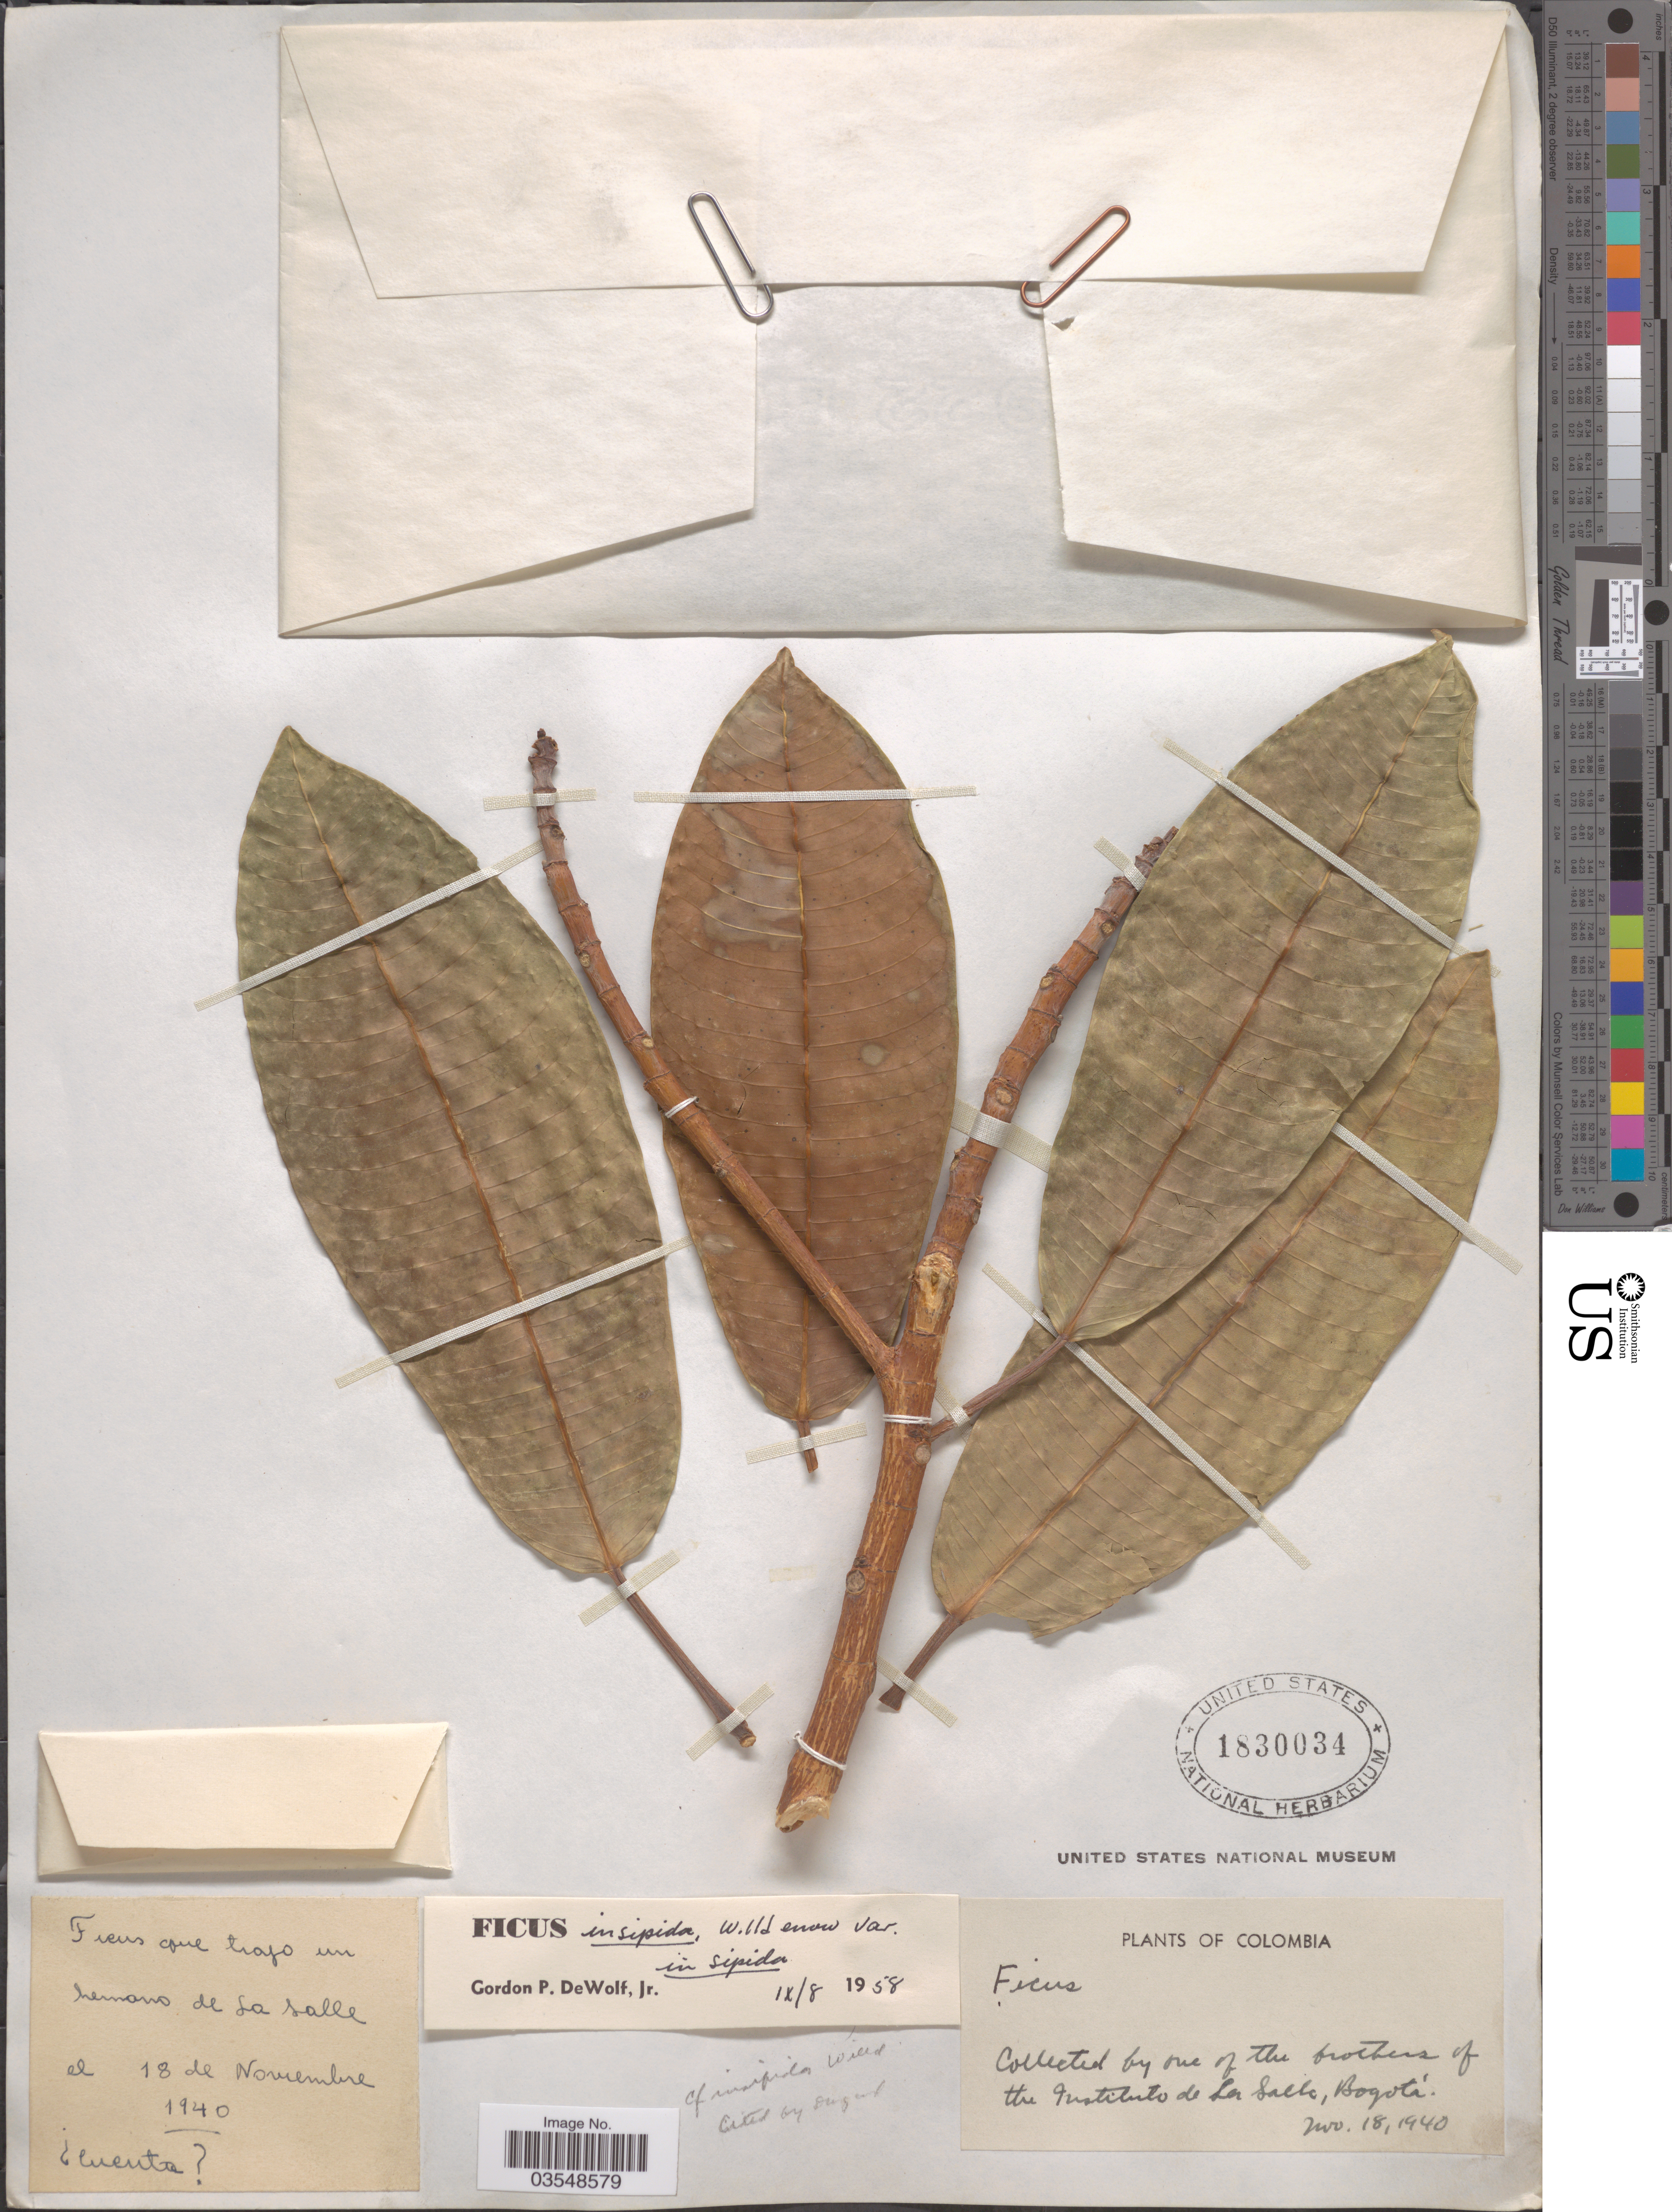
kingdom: Plantae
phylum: Tracheophyta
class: Magnoliopsida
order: Rosales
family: Moraceae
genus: Ficus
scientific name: Ficus glabrata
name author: Kunth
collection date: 1940-11-18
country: Colombia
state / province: Bogota D.C.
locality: By one of the brothers of the Instituto de La Salto, Bogota.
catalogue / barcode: US 1830034